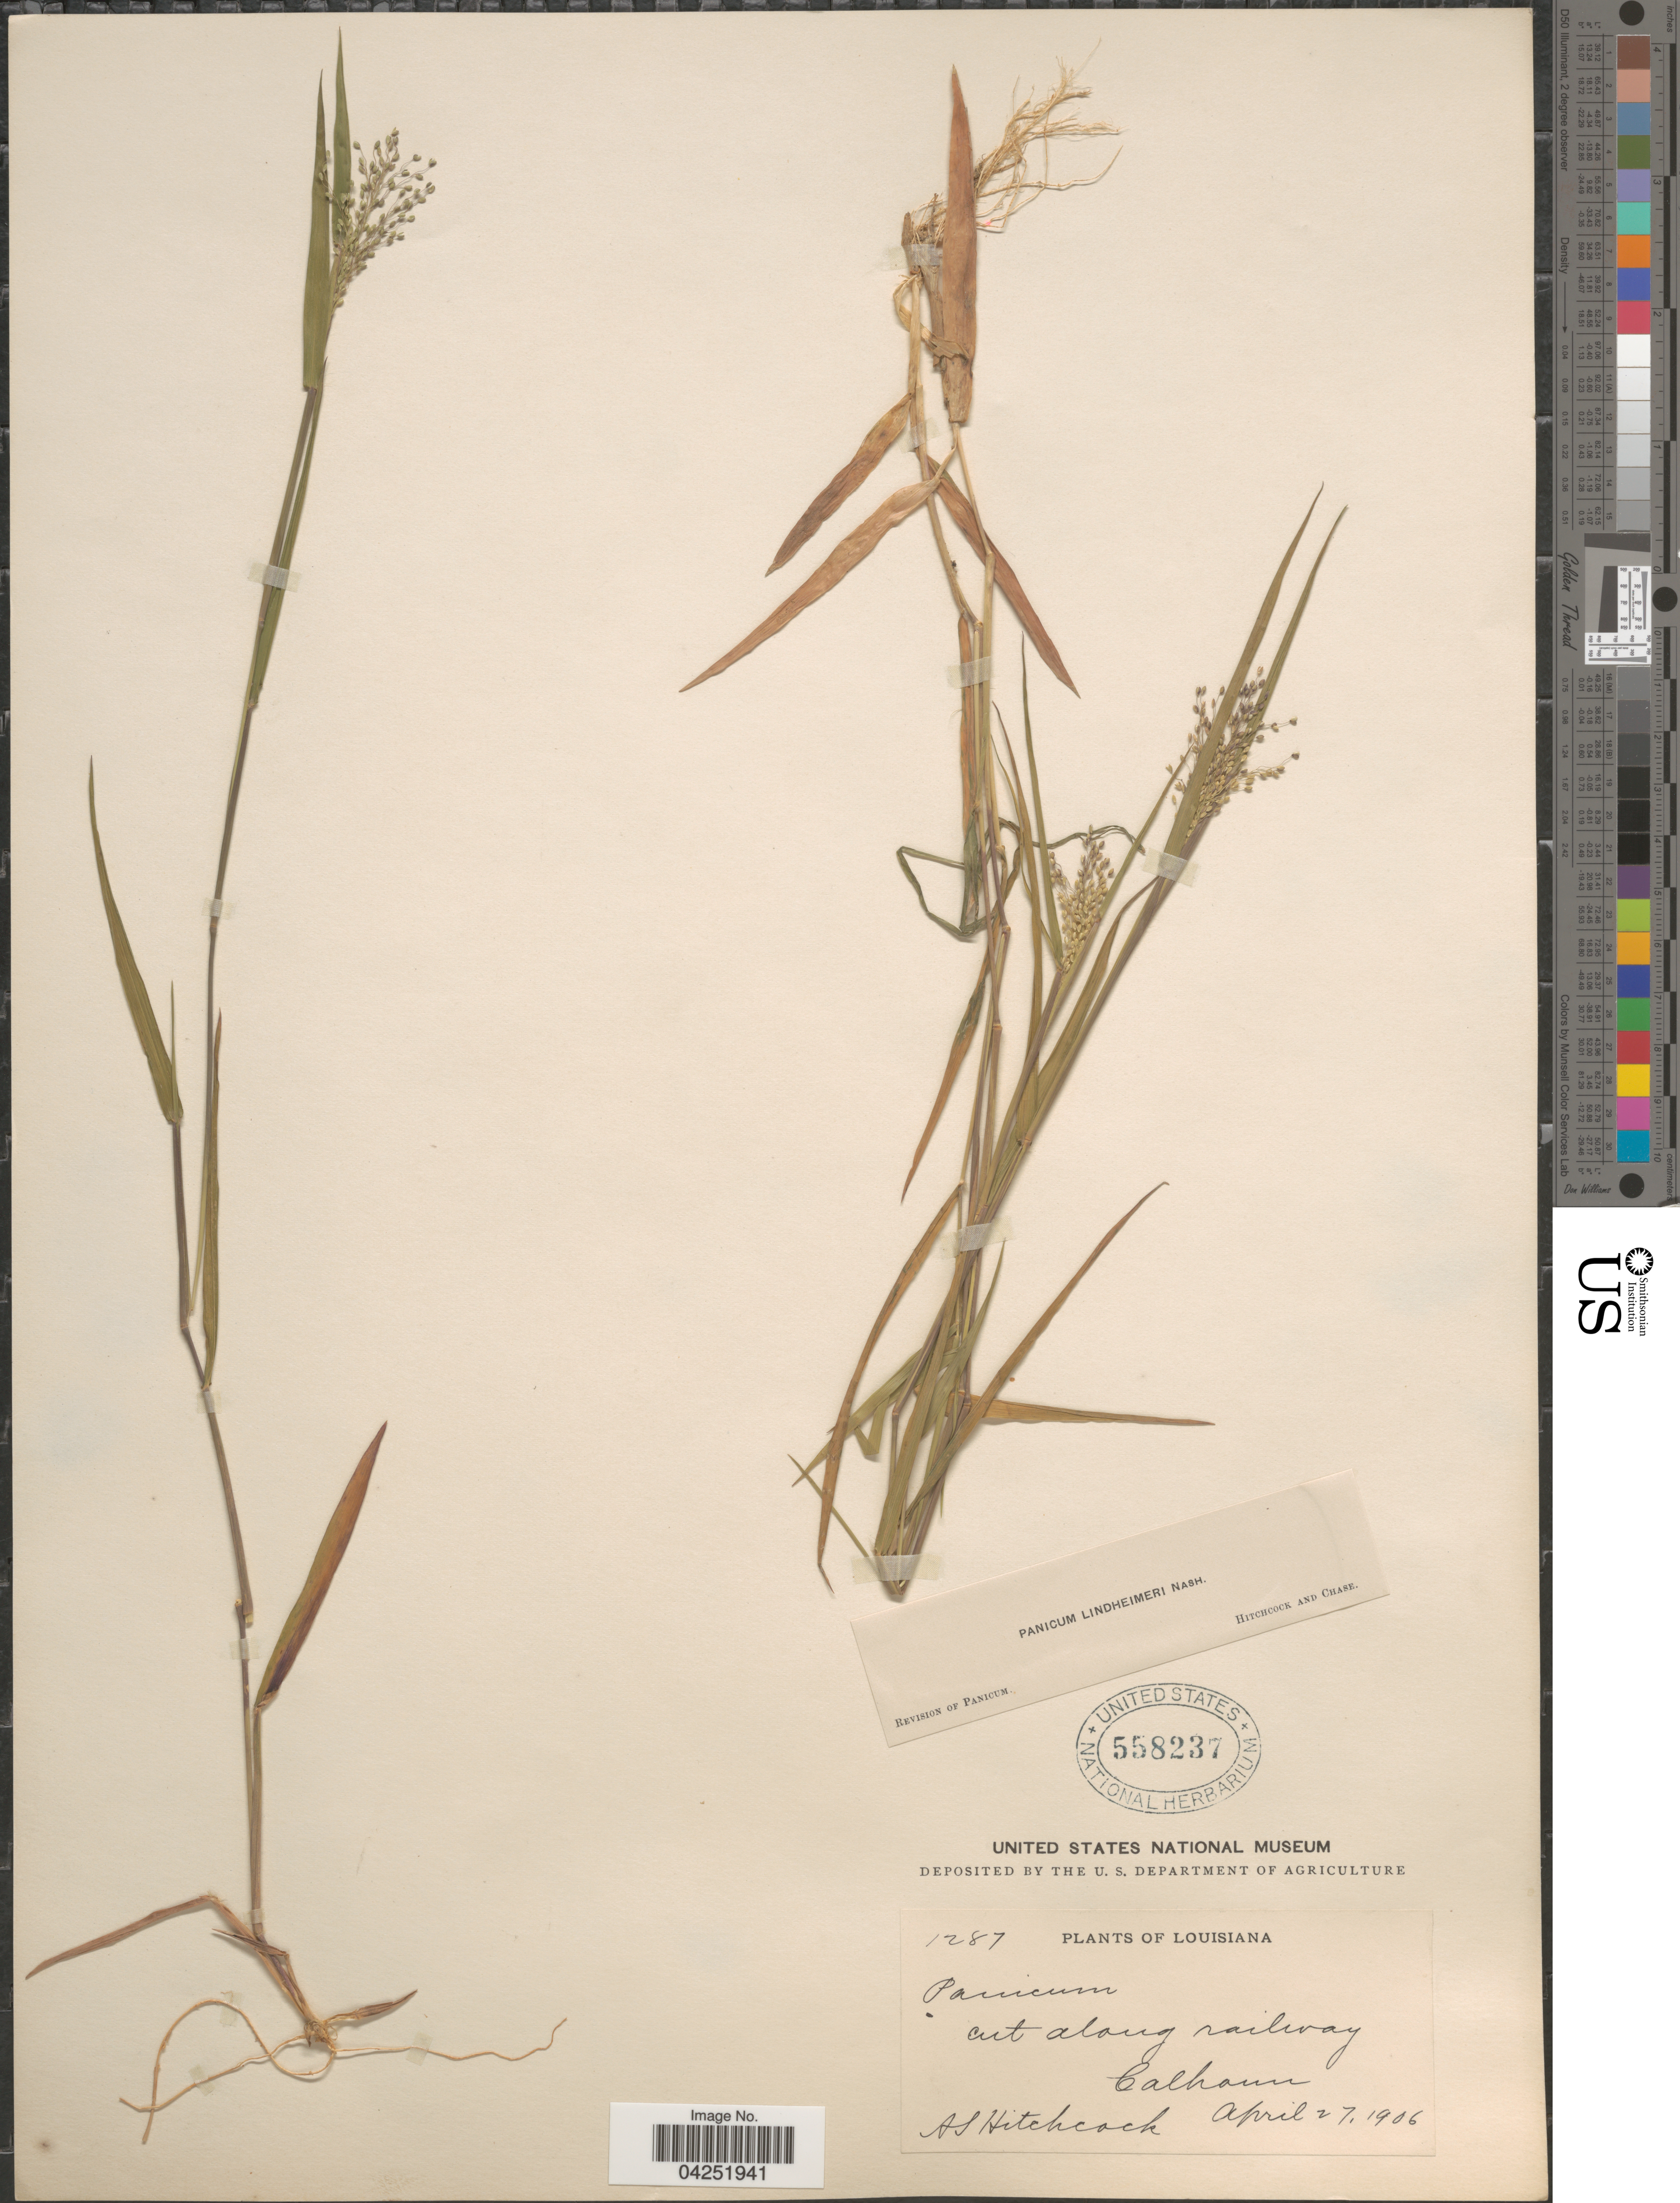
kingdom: Plantae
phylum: Tracheophyta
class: Liliopsida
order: Poales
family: Poaceae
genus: Dichanthelium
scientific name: Dichanthelium acuminatum var. lindheimeri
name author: (Nash) Gould & C.A. Clark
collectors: A. S. Hitchcock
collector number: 1287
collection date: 1906-04-27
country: United States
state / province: Louisiana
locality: Cut along railway Calhoun.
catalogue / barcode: US 558237